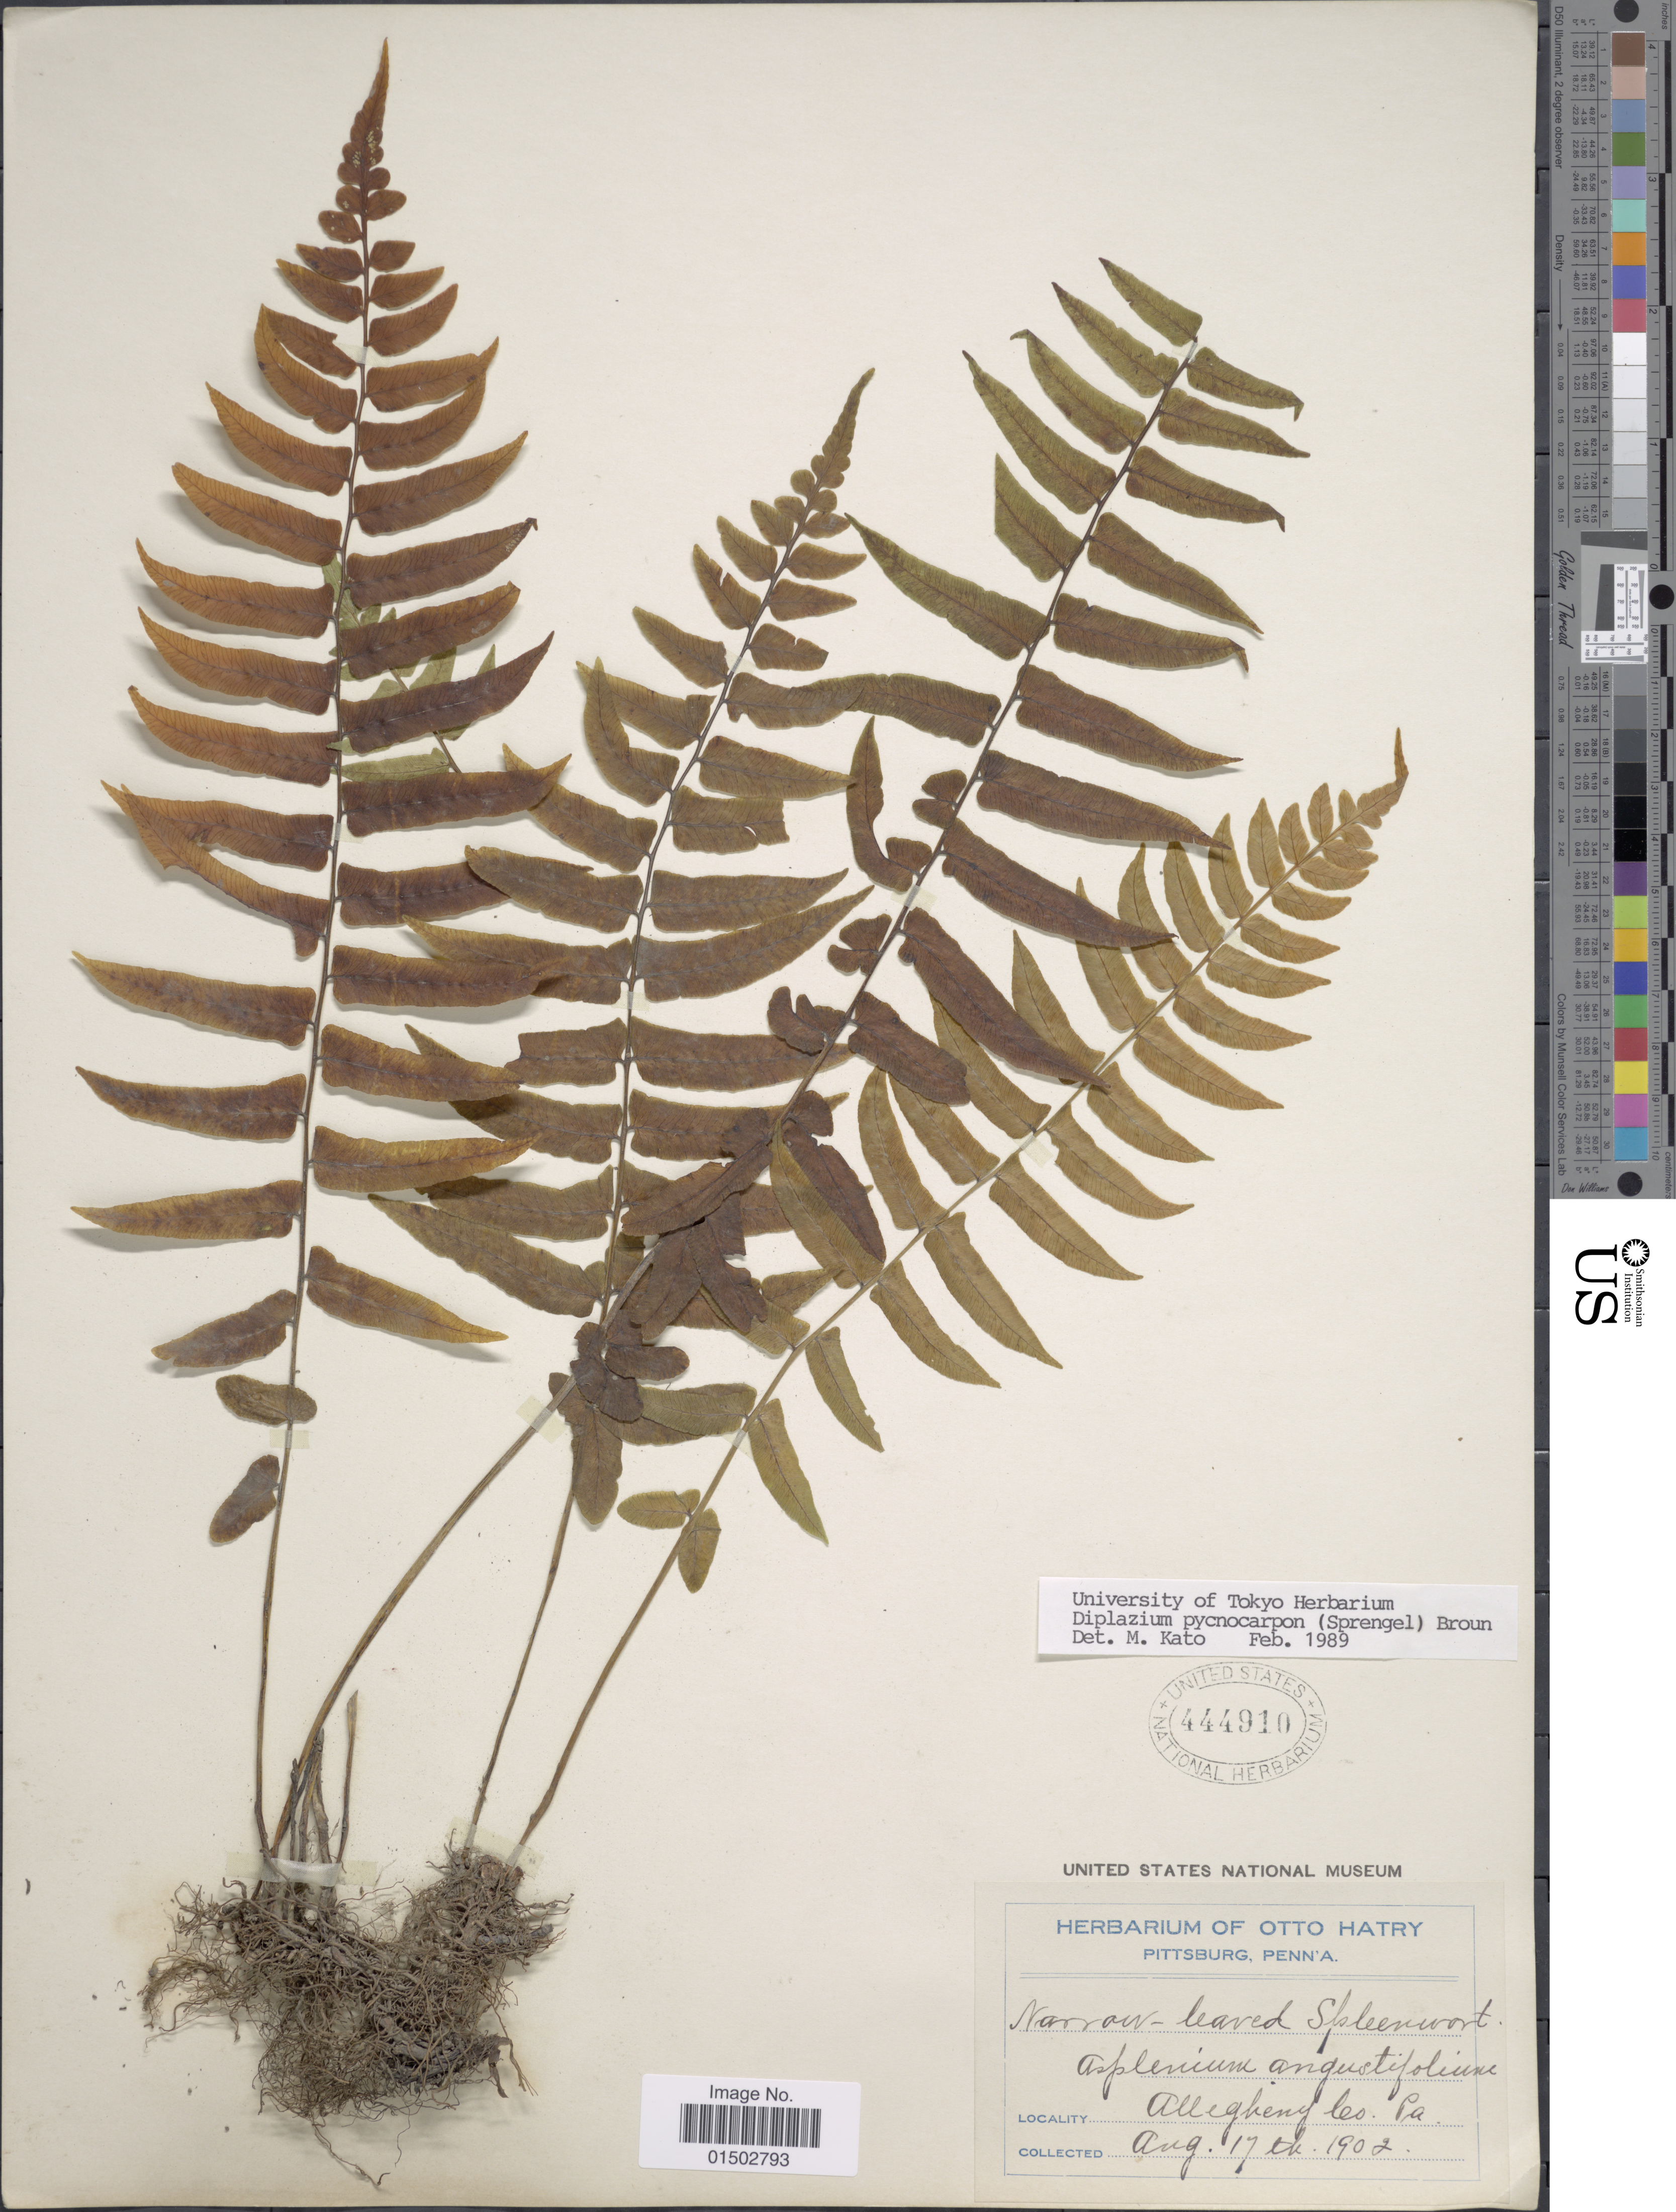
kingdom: Plantae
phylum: Tracheophyta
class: Polypodiopsida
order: Polypodiales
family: Diplaziopsidaceae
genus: Homalosorus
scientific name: Homalosorus pycnocarpos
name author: (Spreng.) Pic. Serm.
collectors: ex herb. Otto Hatry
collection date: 1902-08-17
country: United States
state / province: Pennsylvania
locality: Allegheny Co.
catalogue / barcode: US 444910